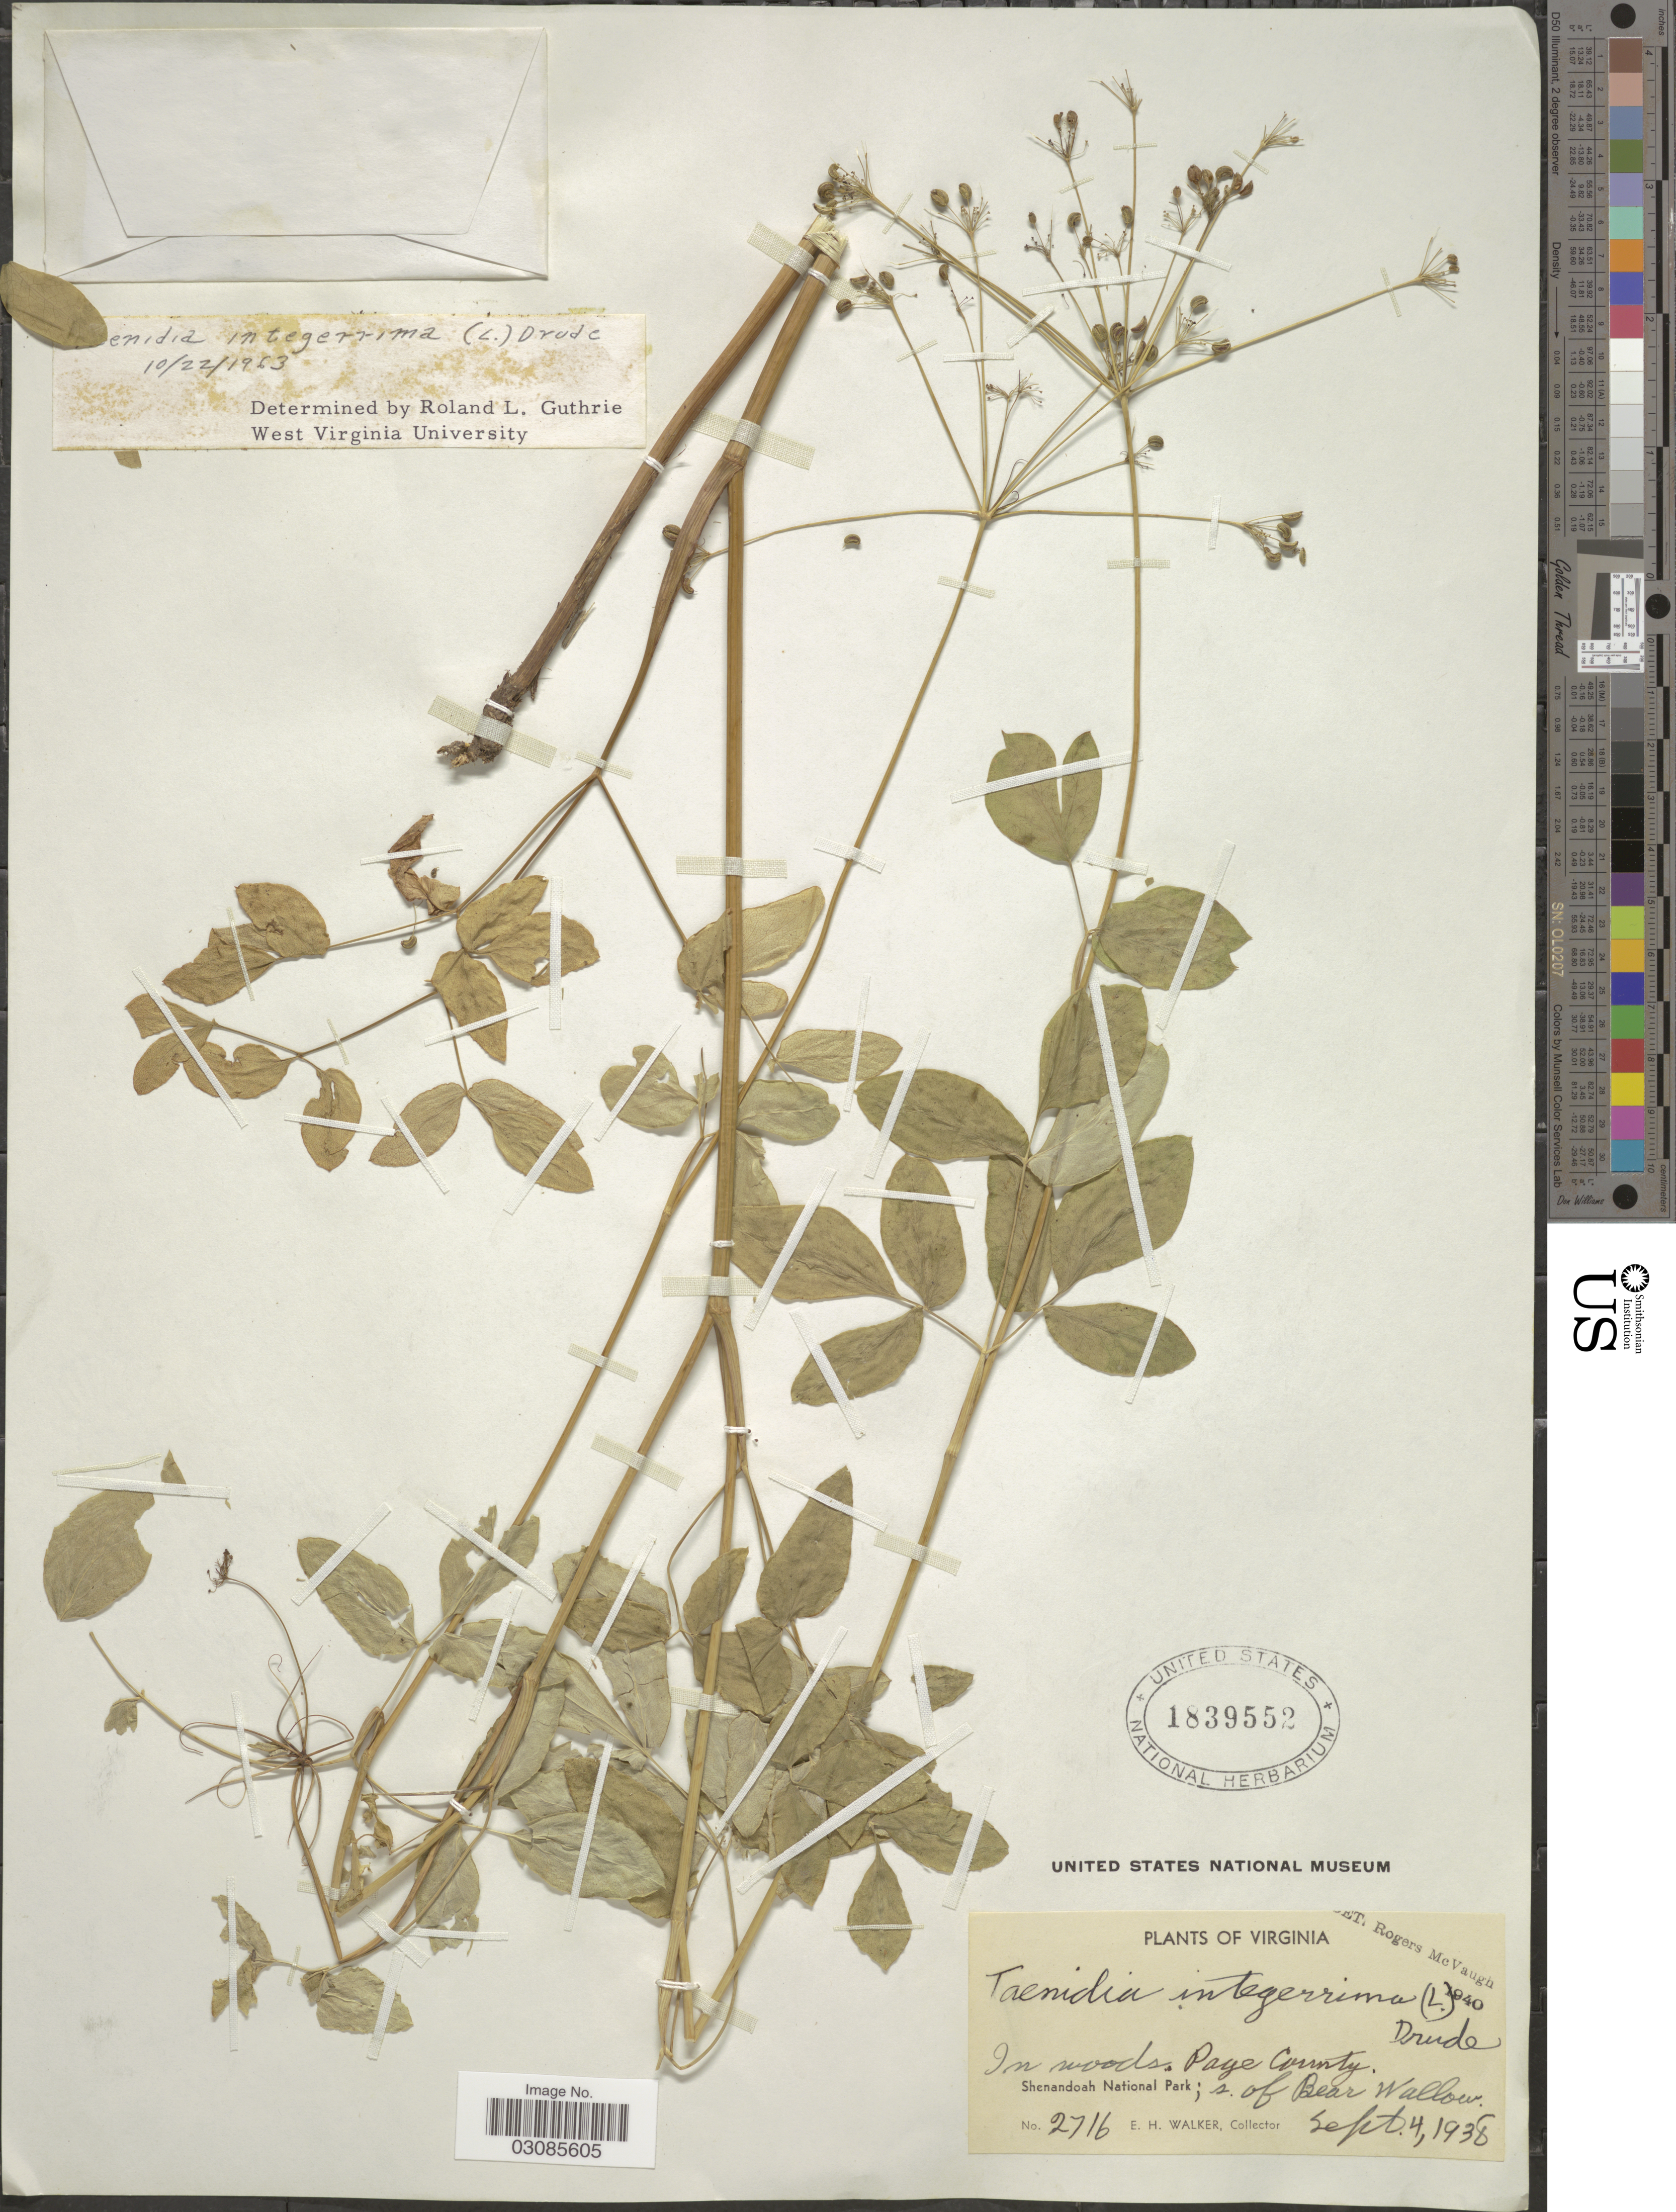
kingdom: Plantae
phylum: Tracheophyta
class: Magnoliopsida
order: Apiales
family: Apiaceae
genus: Taenidia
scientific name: Taenidia integerrima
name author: (L.) Drude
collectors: E. H. Walker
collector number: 2716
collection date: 1938-09-04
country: United States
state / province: Virginia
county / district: Page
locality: Shenandoah National Park; s. of Bear Wallow.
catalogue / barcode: US 1839552